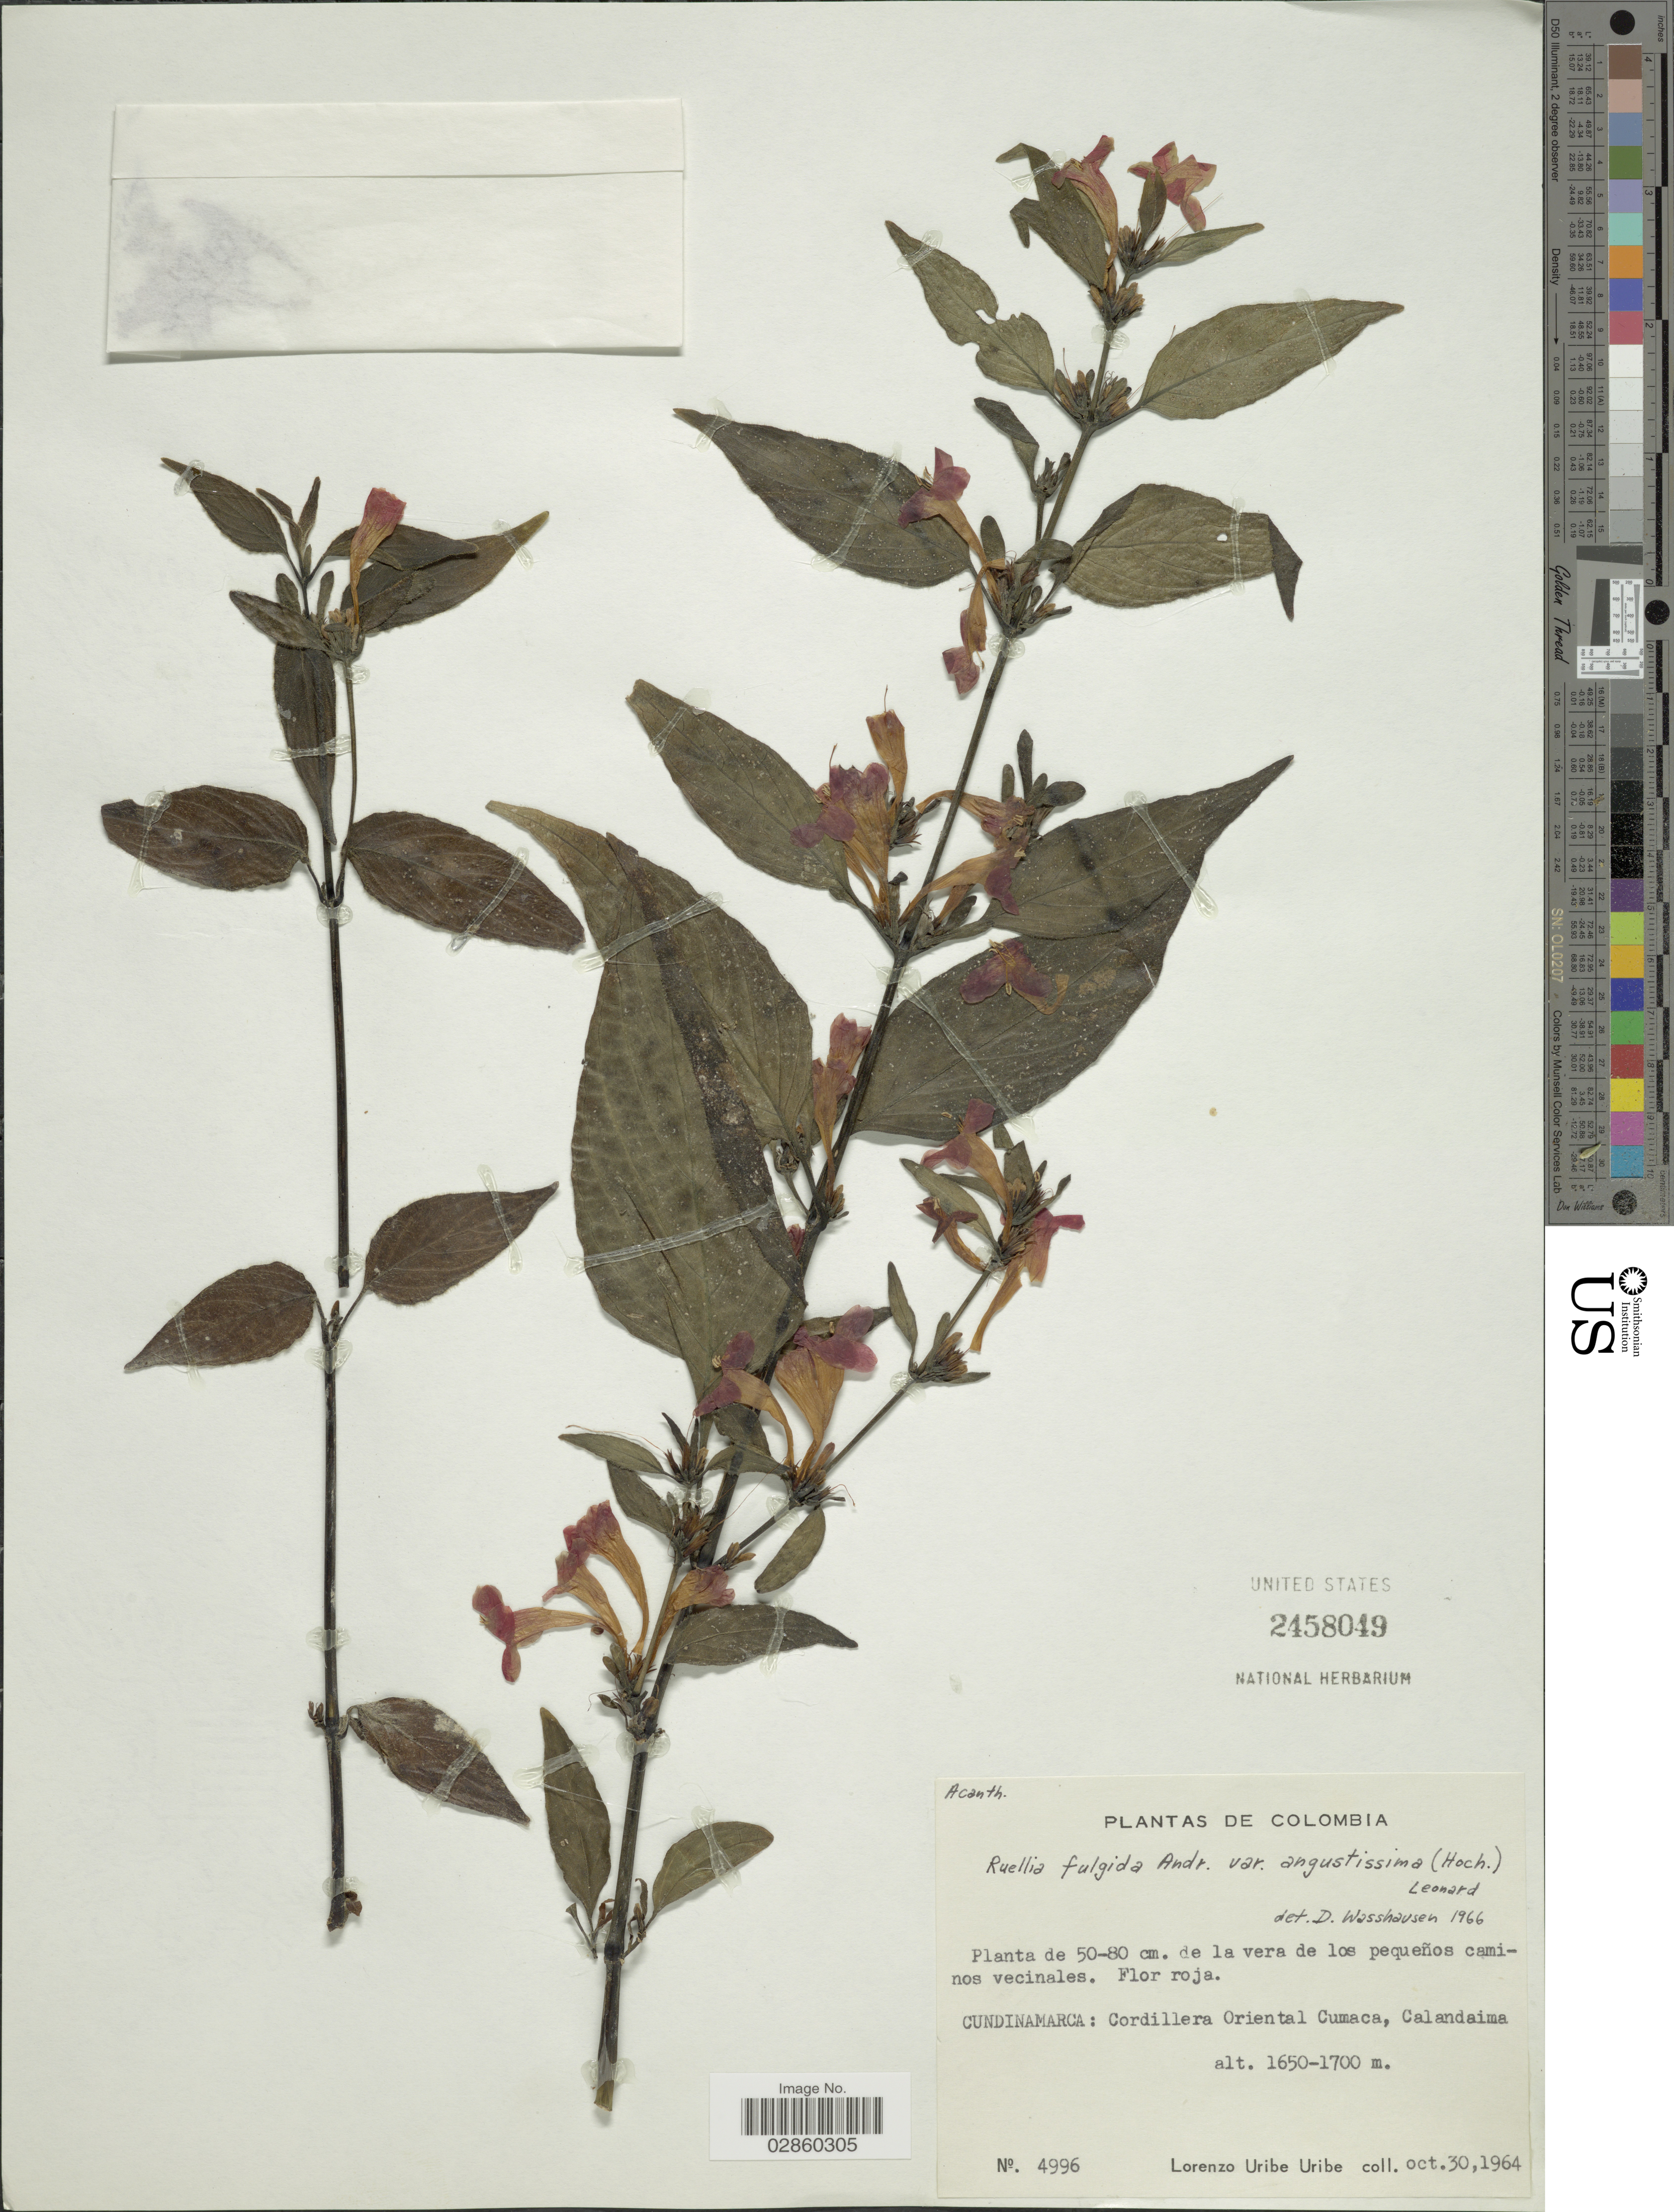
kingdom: Plantae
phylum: Tracheophyta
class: Magnoliopsida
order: Lamiales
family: Acanthaceae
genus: Ruellia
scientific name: Ruellia fulgida var. angustissima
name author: (Hochr.) Leonard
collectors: L. Uribe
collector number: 4996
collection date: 1964-10-30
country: Colombia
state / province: Cundinamarca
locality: Cordillera Oriental Cumaca, Calandaima.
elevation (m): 1650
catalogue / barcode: US 2458049